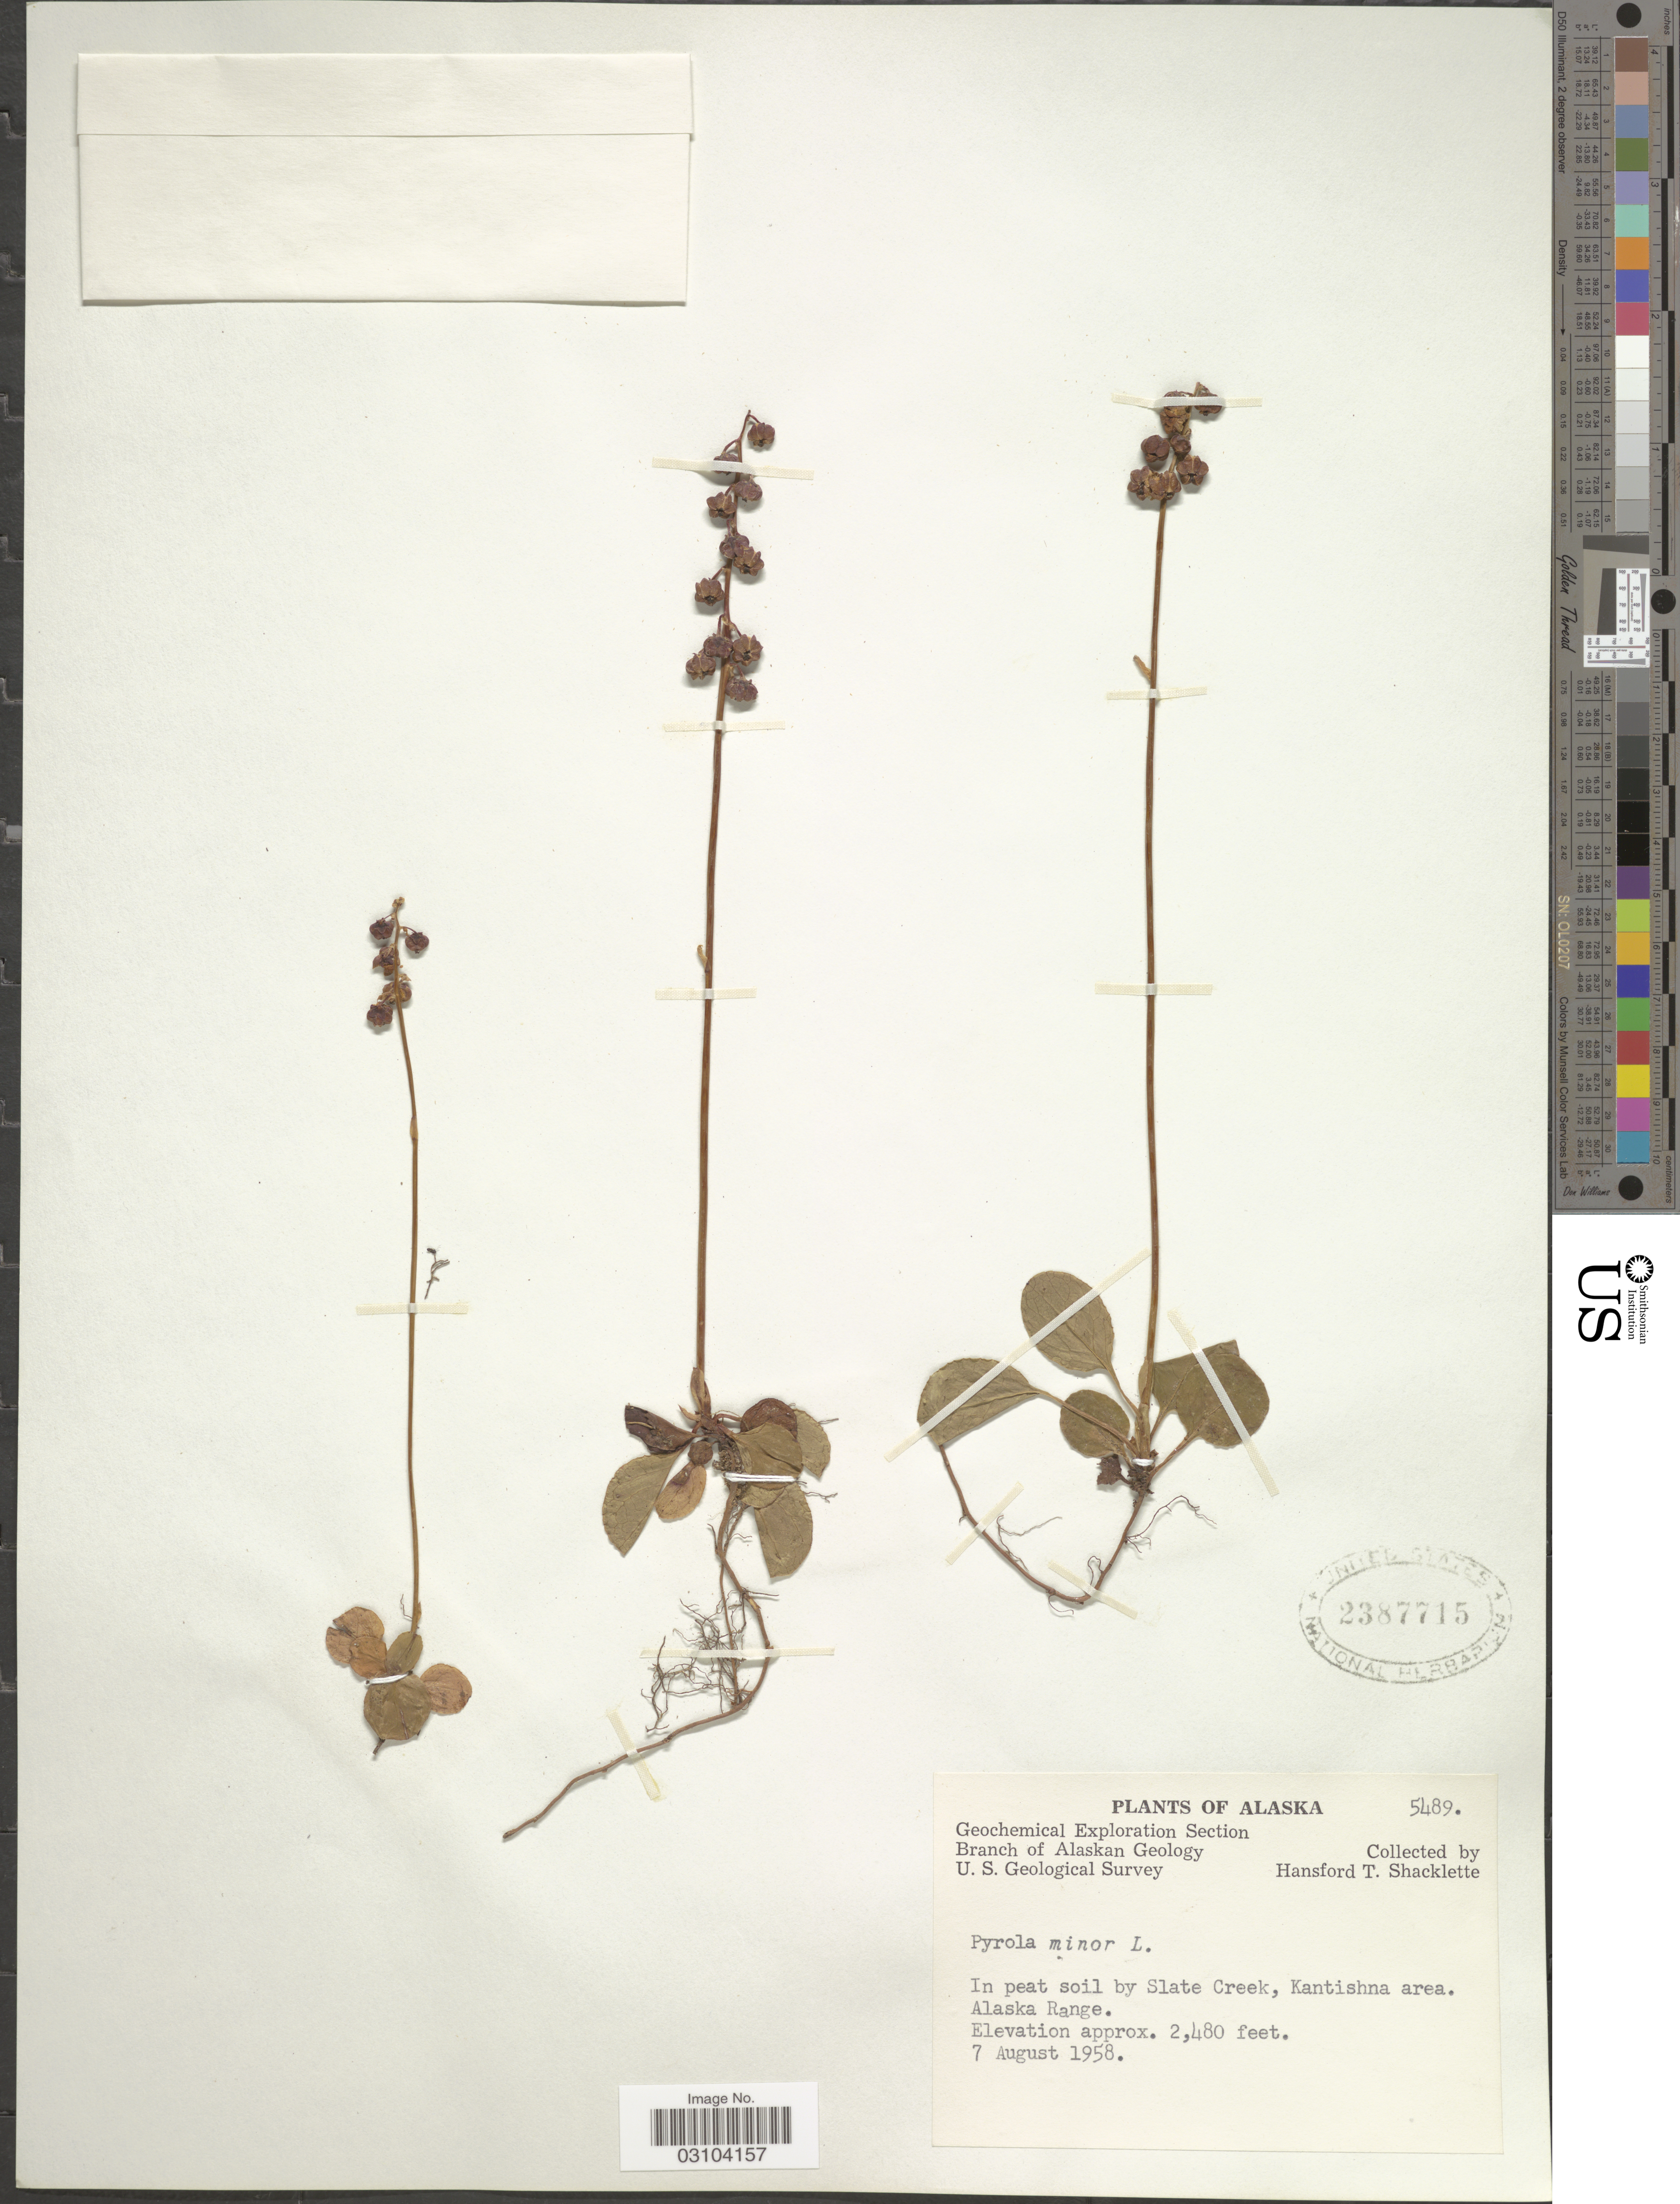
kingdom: Plantae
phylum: Tracheophyta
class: Magnoliopsida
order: Ericales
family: Ericaceae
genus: Pyrola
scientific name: Pyrola minor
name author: L.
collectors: H. Shacklette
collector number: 5489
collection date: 1958-08-07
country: United States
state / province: Alaska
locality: In peat soil by Slate Creek, Kantishna area. Alaska Range.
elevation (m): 756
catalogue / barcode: US 2387715